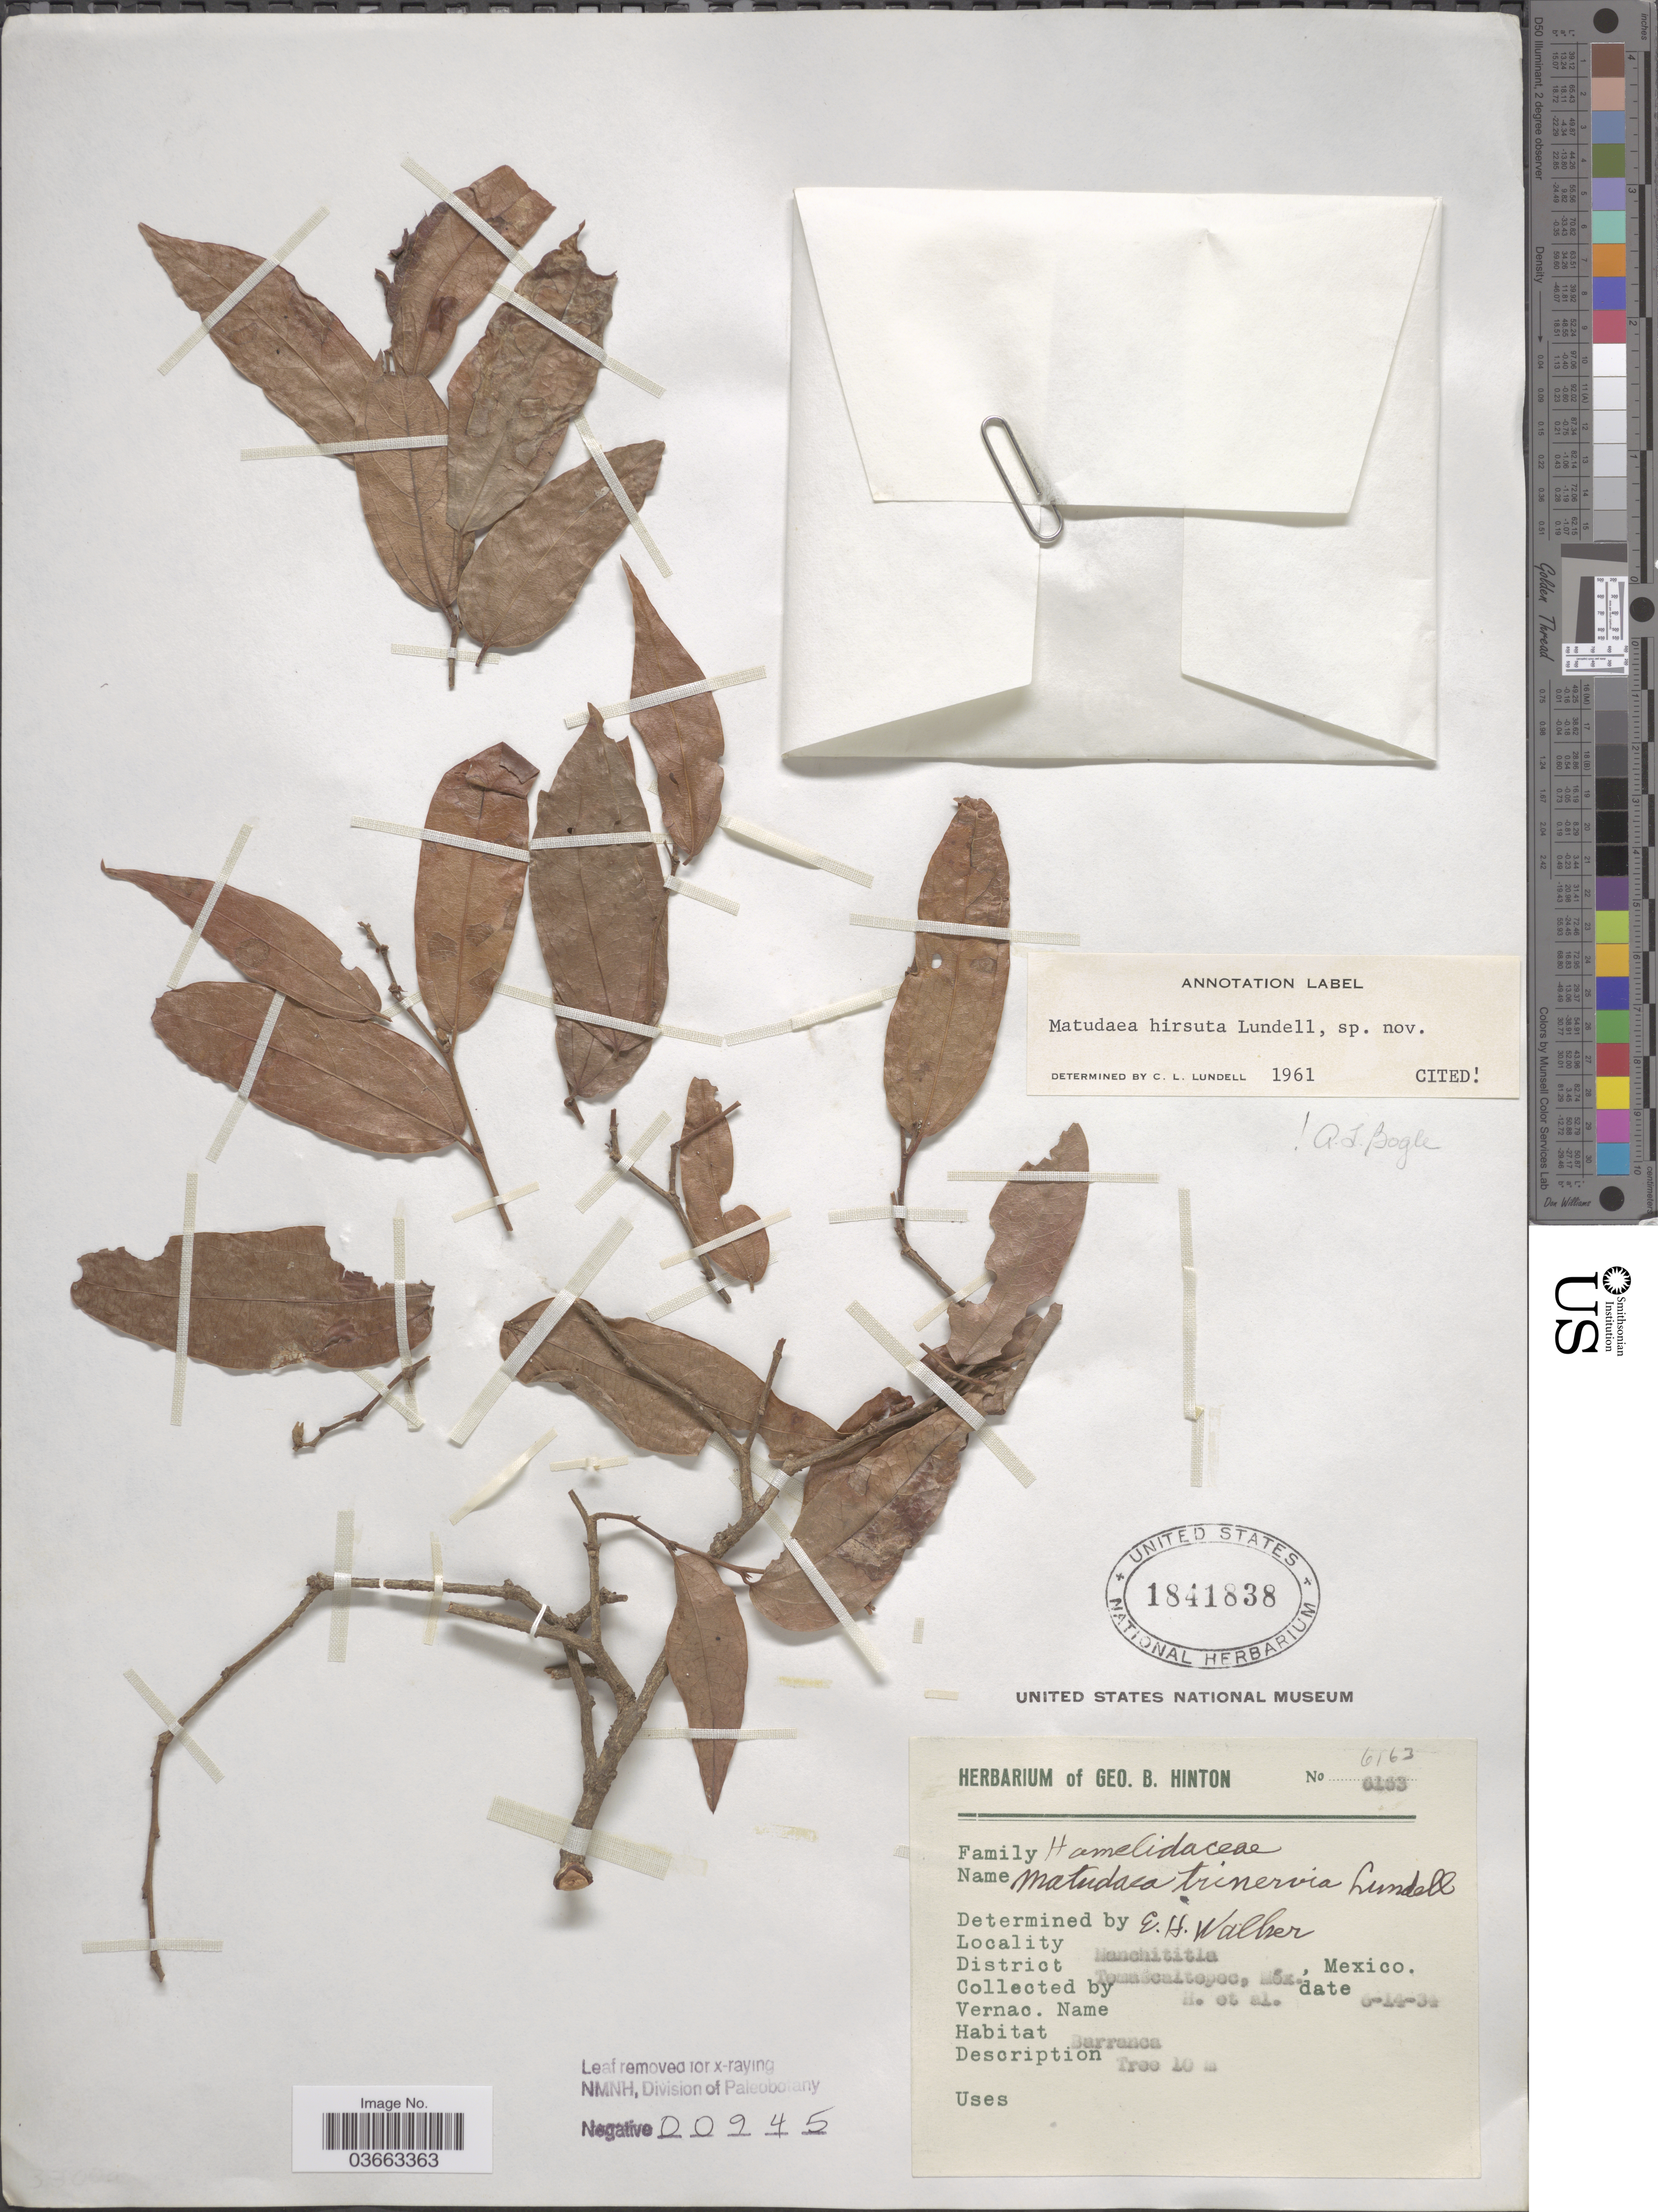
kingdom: Plantae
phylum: Tracheophyta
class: Magnoliopsida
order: Saxifragales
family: Hamamelidaceae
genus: Matudaea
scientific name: Matudaea hirsuta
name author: Lundell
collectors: G. B. Hinton & et al.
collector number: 6163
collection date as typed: Transcribed d/m/y: 14/6/34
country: Mexico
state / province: México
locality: Manchititla. District Temascaltepec.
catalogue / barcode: US 1841838